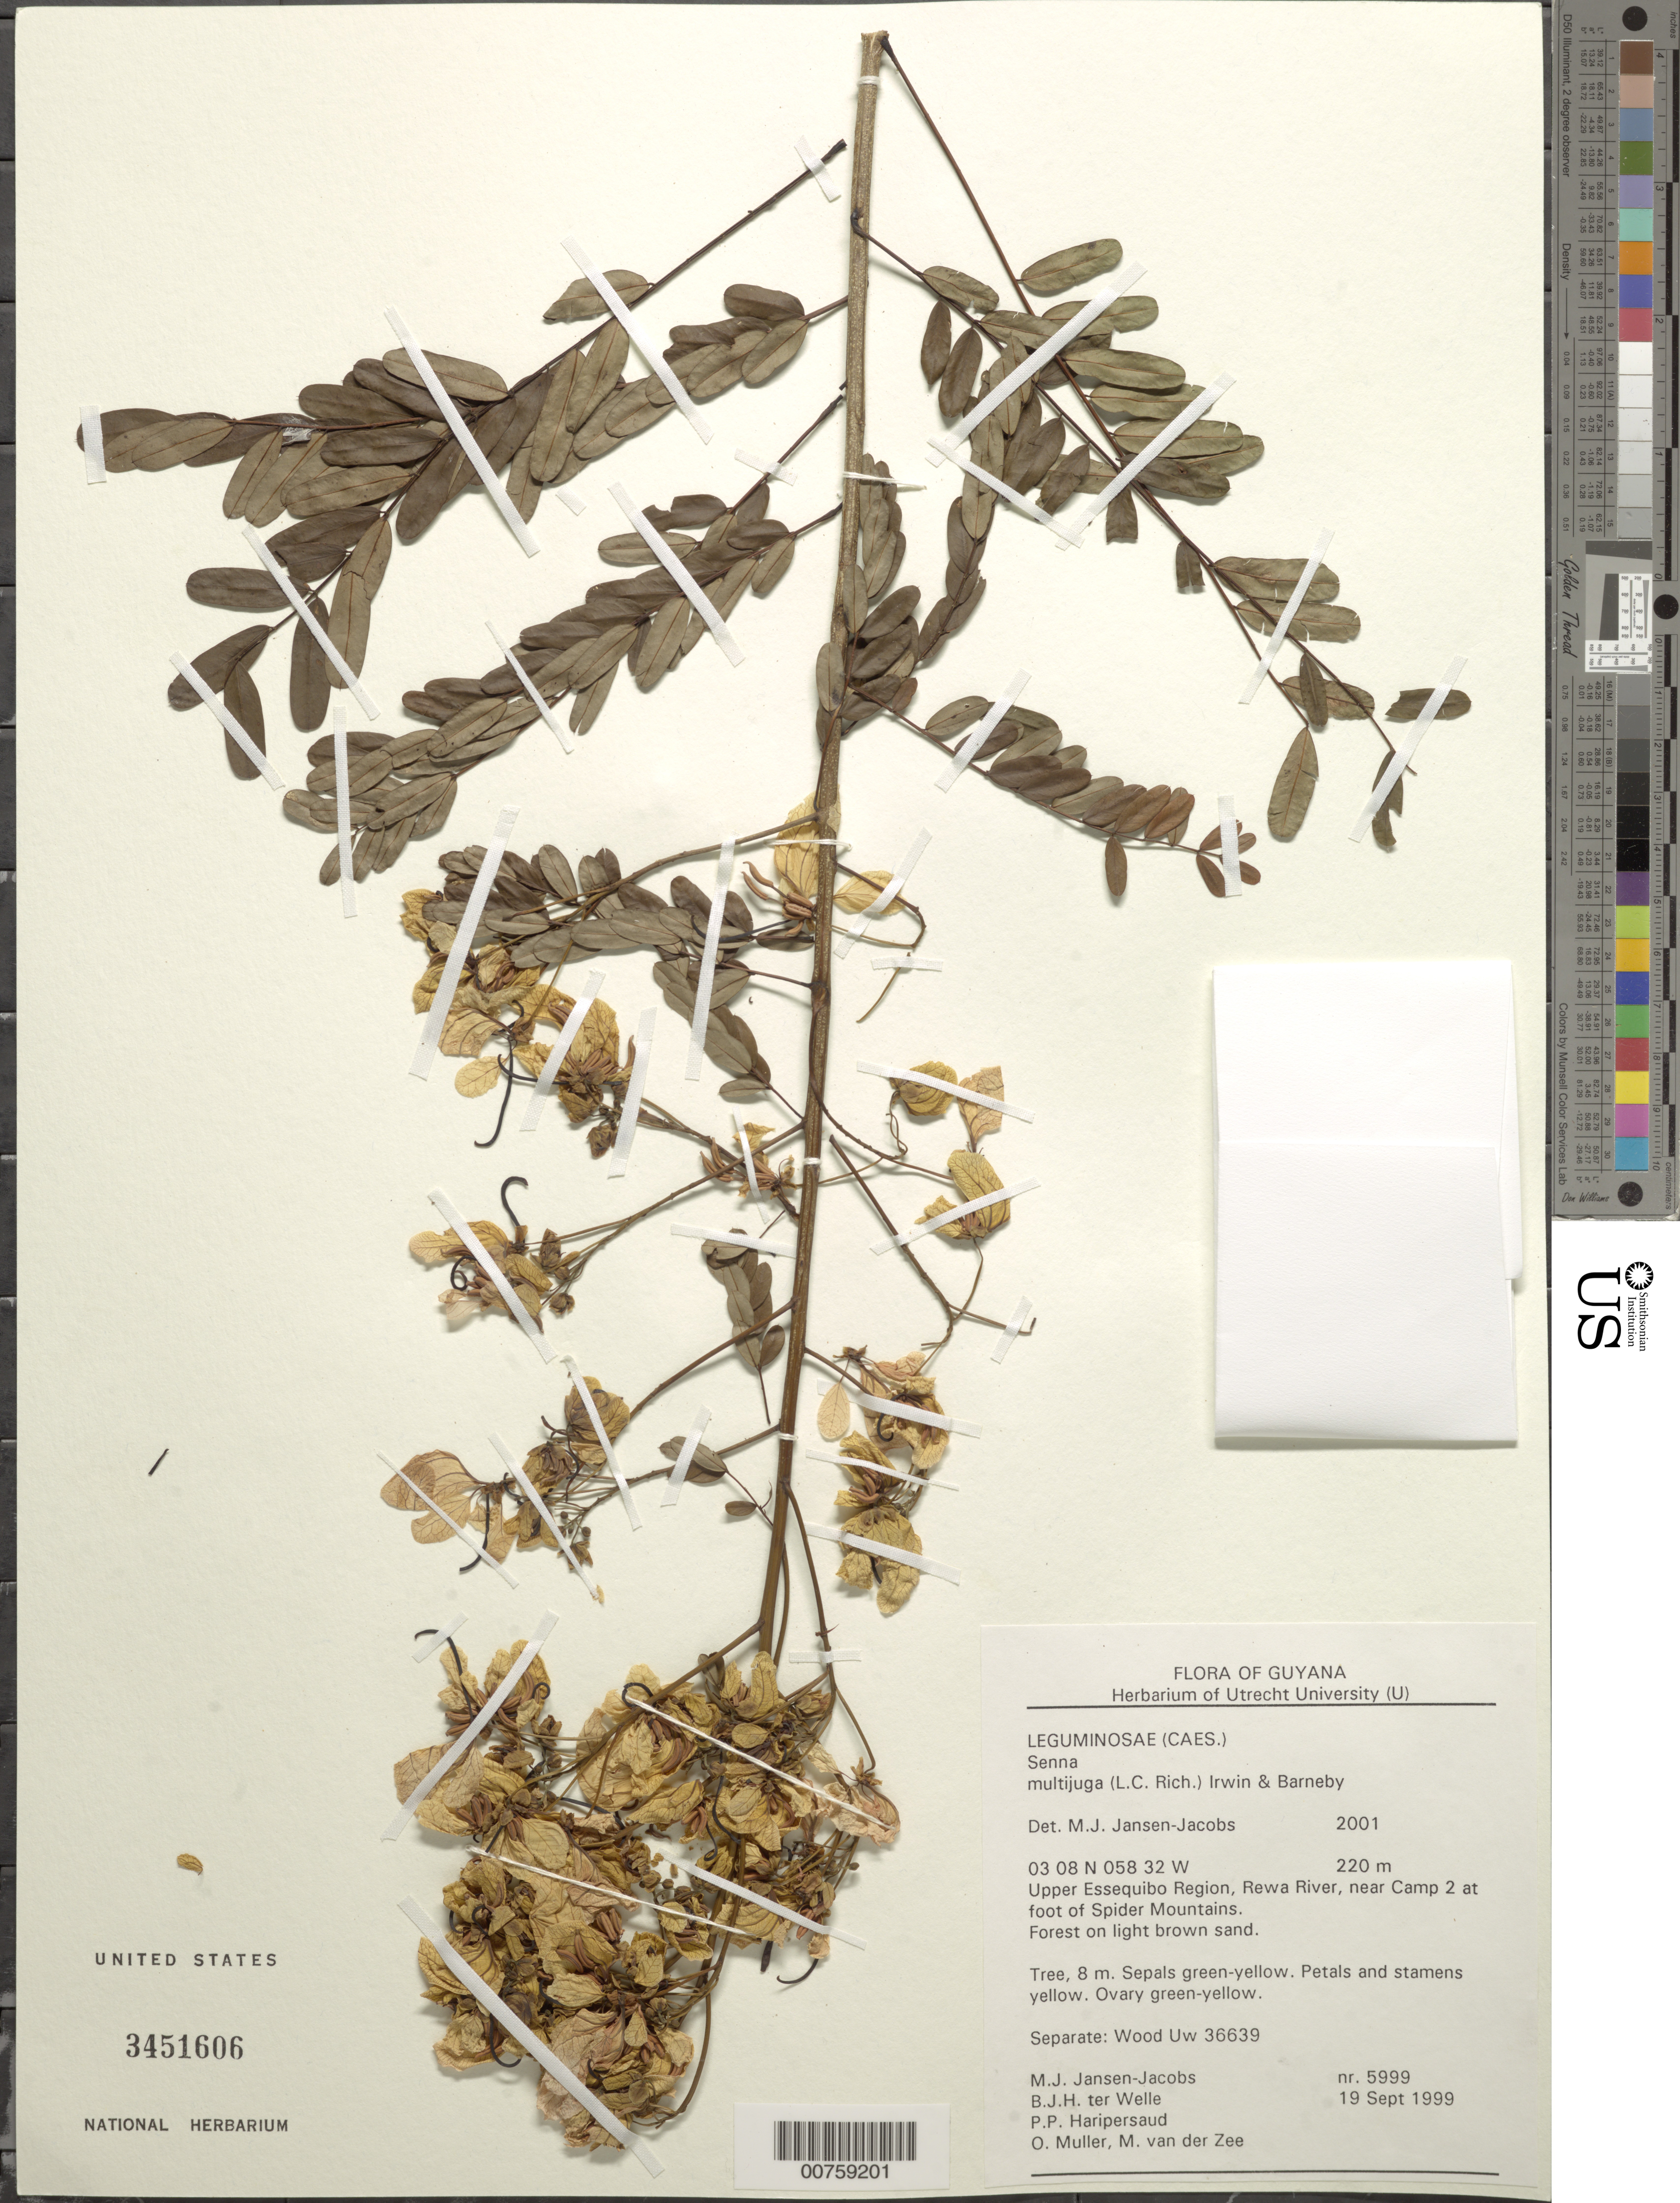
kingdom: Plantae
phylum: Tracheophyta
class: Magnoliopsida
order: Fabales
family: Fabaceae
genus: Senna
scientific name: Senna multijuga var. multijuga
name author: (Rich.) H.S. Irwin & Barneby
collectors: M. J. Jansen-Jacobs, B. Welle, P. Haripersaud, O. Muller & M. van der Zee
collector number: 5999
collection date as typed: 19-Sep-99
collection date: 1999-09-19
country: Guyana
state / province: U. Takutu-U. Essequibo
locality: Rewa River, at foot of Spider Mts., near camp 2, Upper Essequibo Region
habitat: Forest on light brown sand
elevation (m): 220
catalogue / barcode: US 3451606